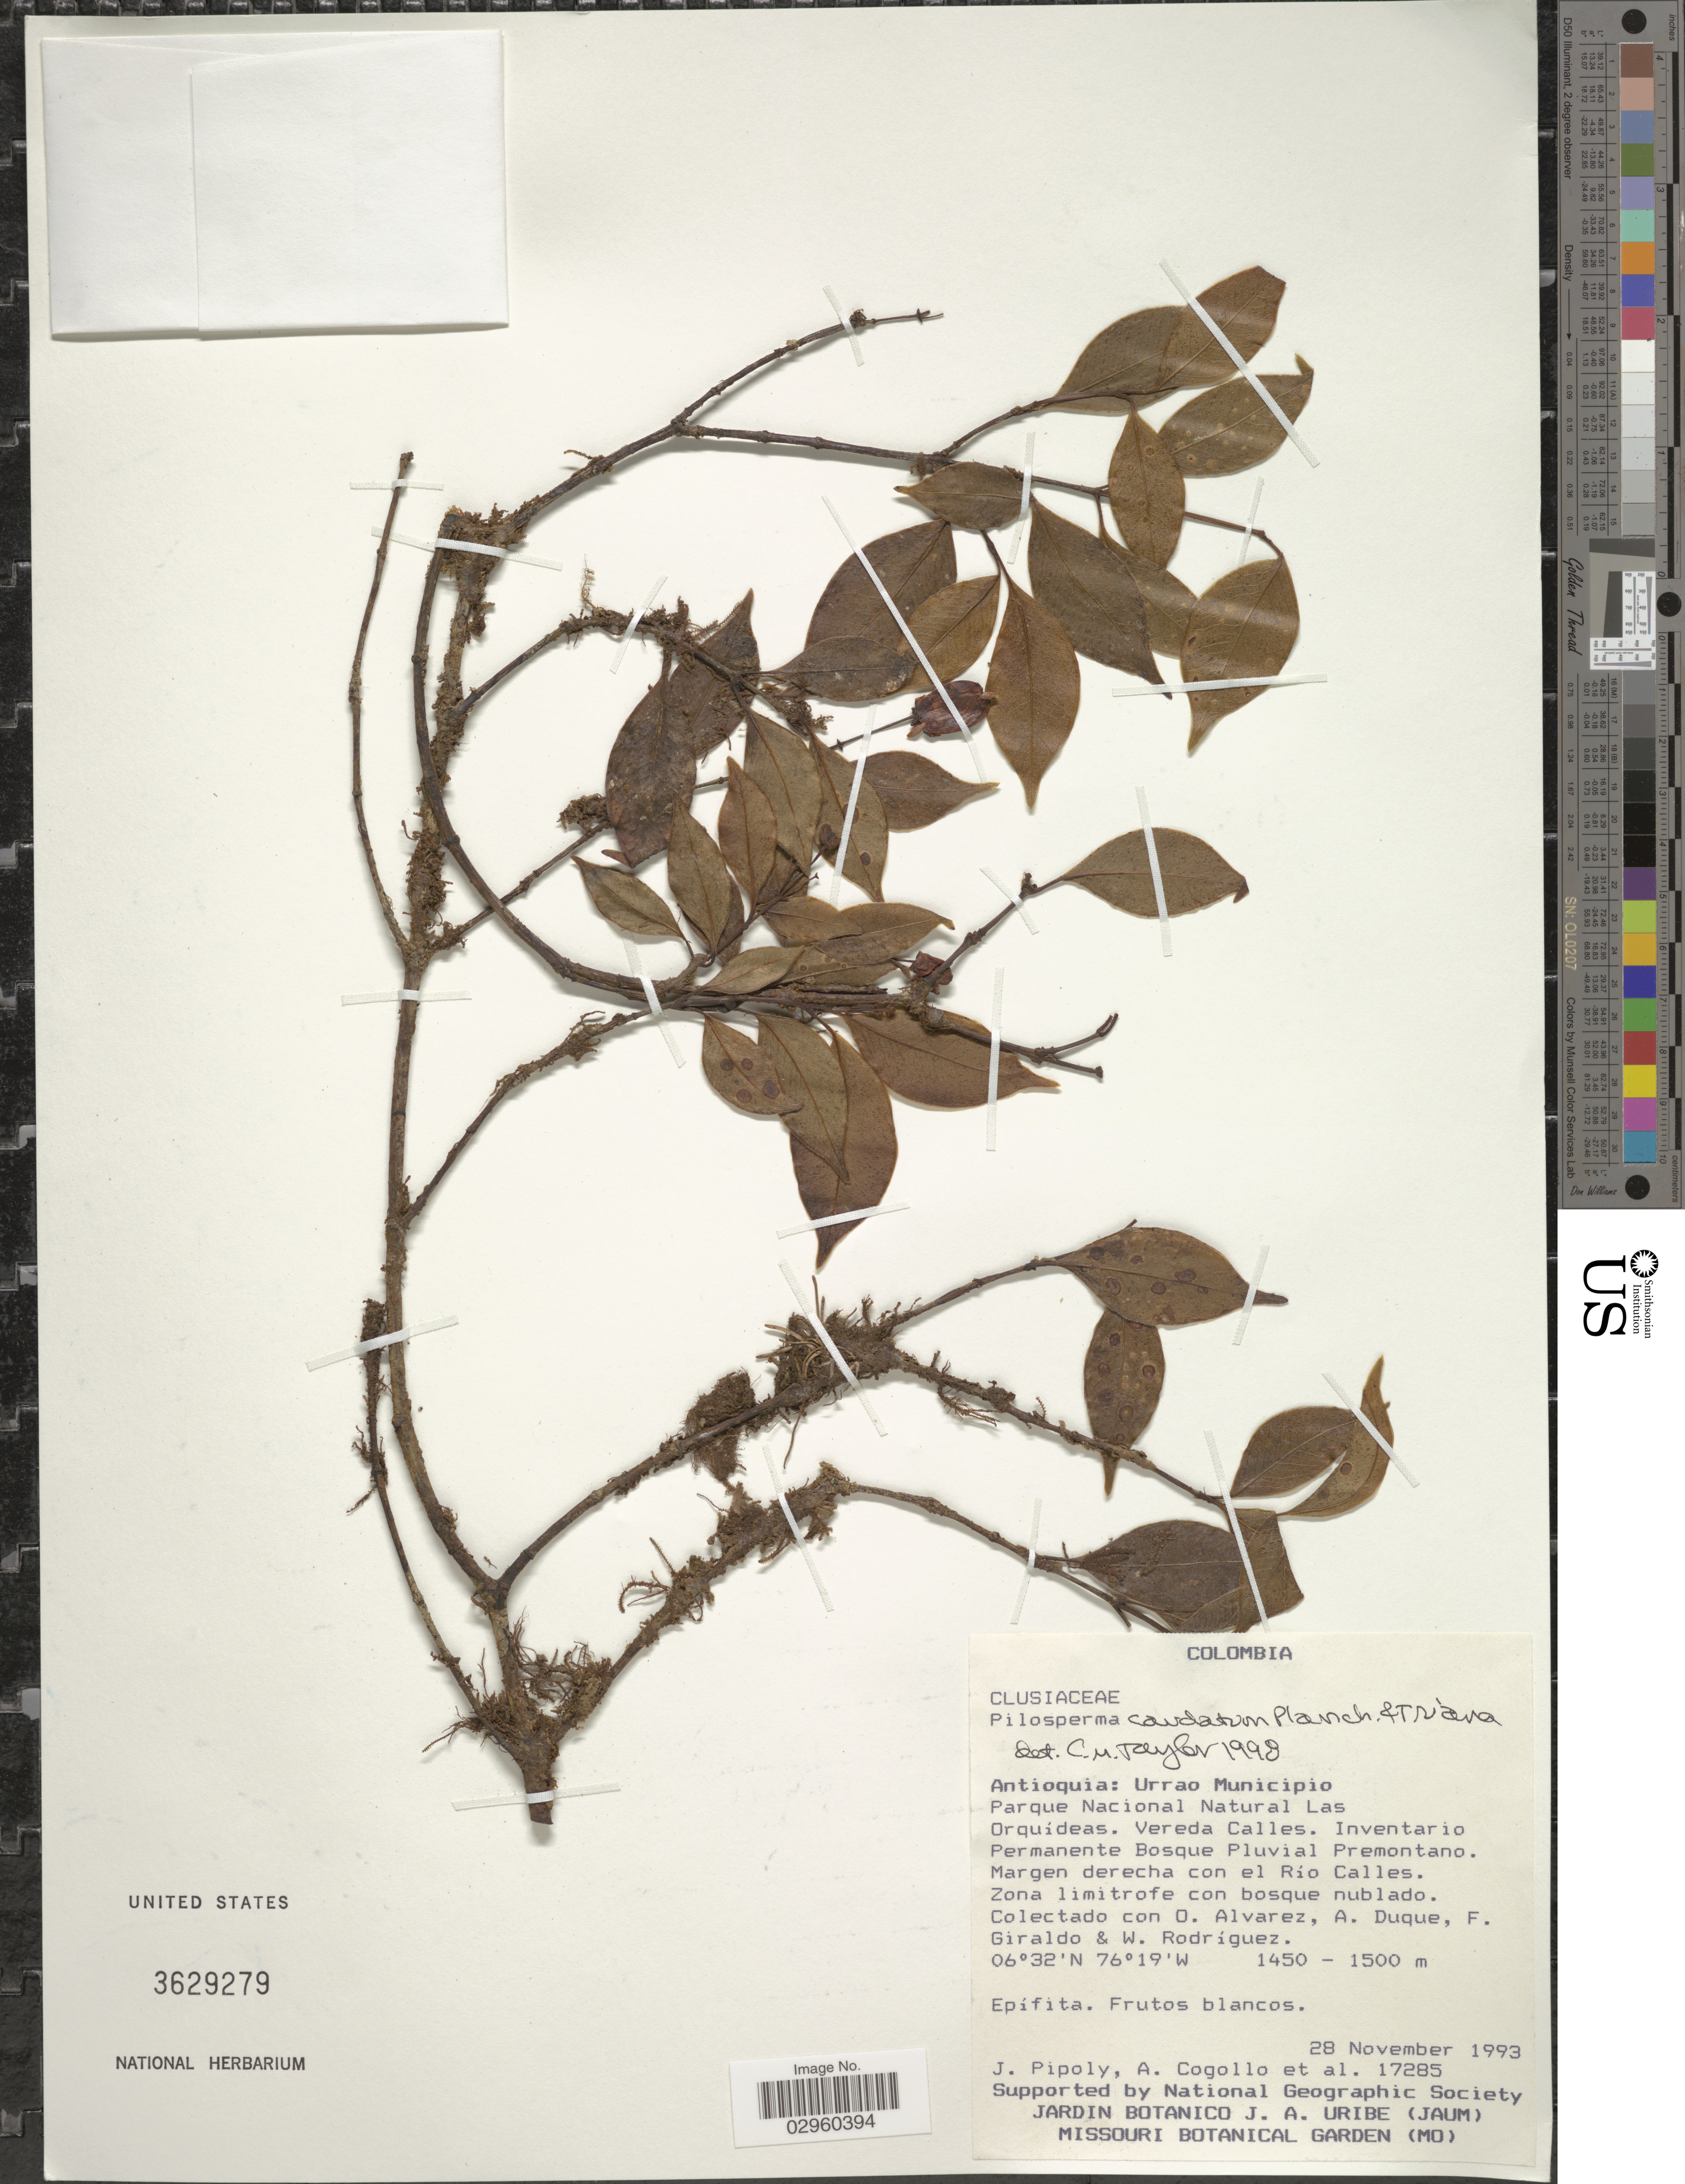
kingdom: Plantae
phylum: Tracheophyta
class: Magnoliopsida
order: Malpighiales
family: Clusiaceae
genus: Clusia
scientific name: Clusia caudata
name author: (Planch. & Triana) Pipoly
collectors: J. J. Pipoly, A. Cogollo, O. Alvarez, A. Duque & et al.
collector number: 17285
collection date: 1993-11-28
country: Colombia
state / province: Antioquia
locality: Antioquia: Urrao Municipio. Parque Nacional Natural Las Orquídeas. Vereda Calles. Inventario Permanente Bosque Pluvial Premontano. Margen derecha con el Río Calles.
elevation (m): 1450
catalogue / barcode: US 3629279